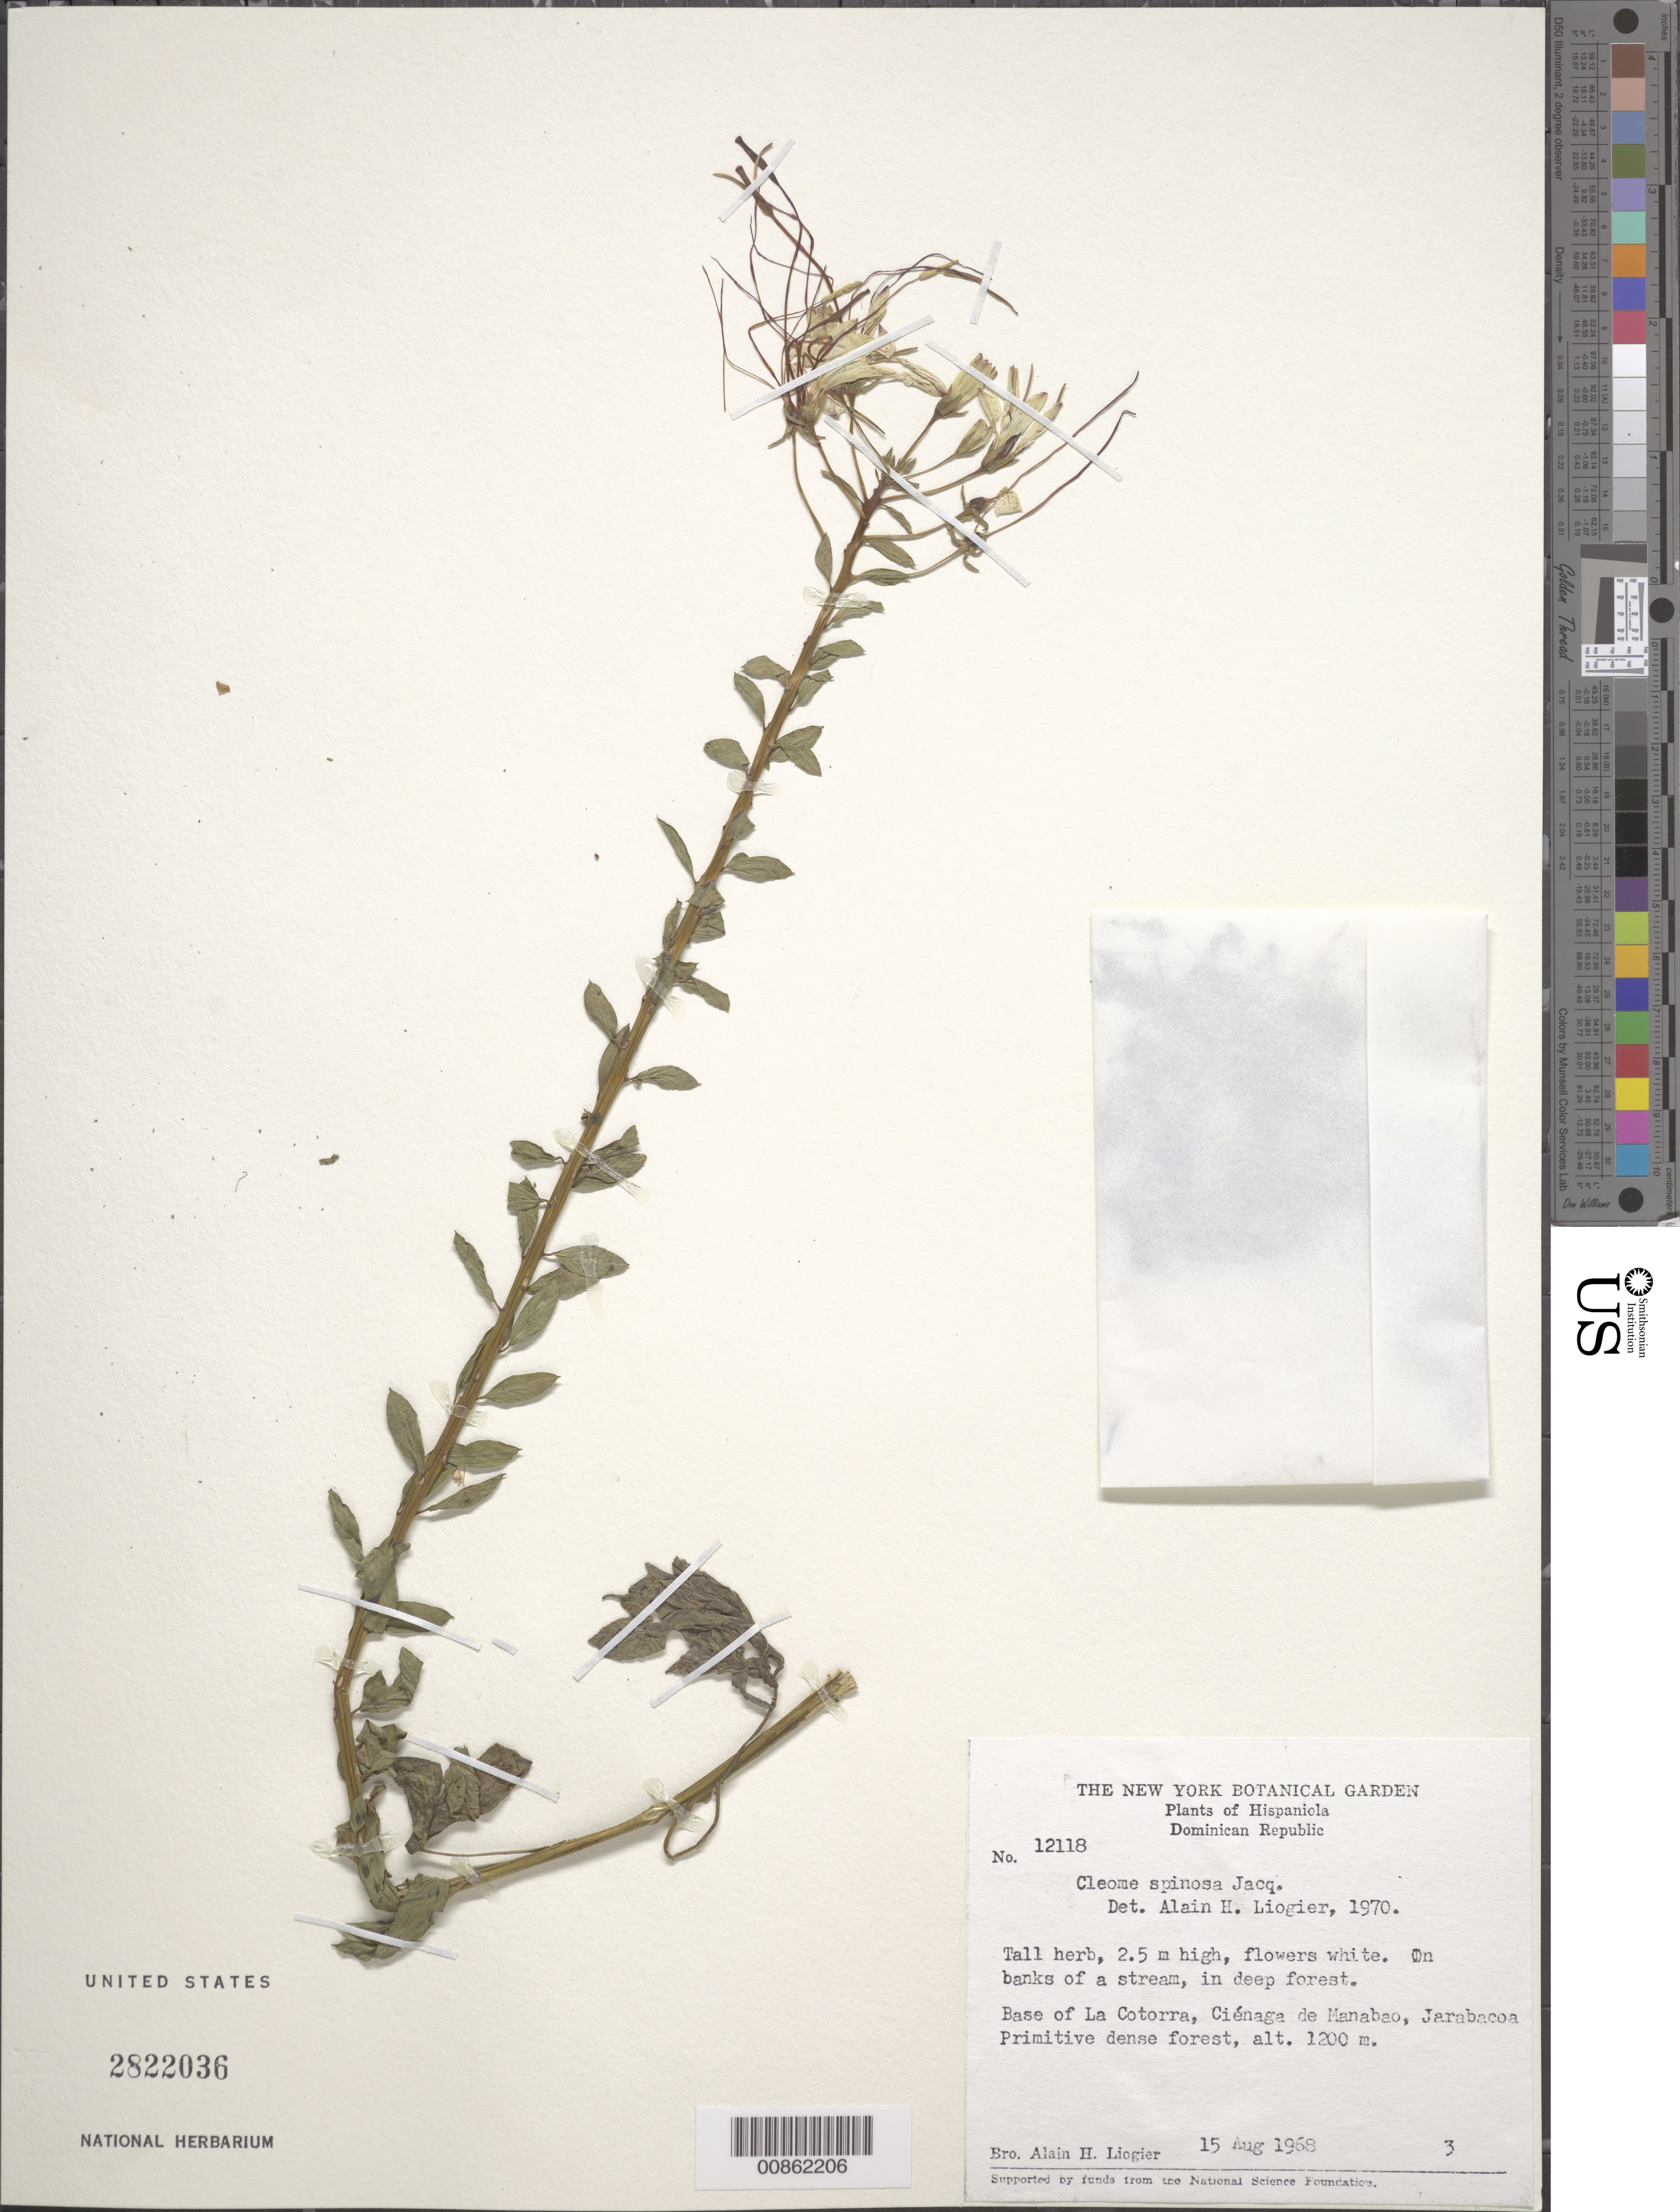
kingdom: Plantae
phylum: Tracheophyta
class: Magnoliopsida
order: Brassicales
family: Cleomaceae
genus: Tarenaya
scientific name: Tarenaya spinosa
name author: (Jacq.) Raf.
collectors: A. H. Liogier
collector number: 12118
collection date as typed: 15 Aug 1968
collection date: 1968-08-15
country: Dominican Republic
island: Hispaniola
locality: Base of La Cotorra, Ciénaga de Manabao, Jarabacoa.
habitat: On banks of a stream, in deep forest. Primitive dense forest.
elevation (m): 1200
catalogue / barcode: US 2822036